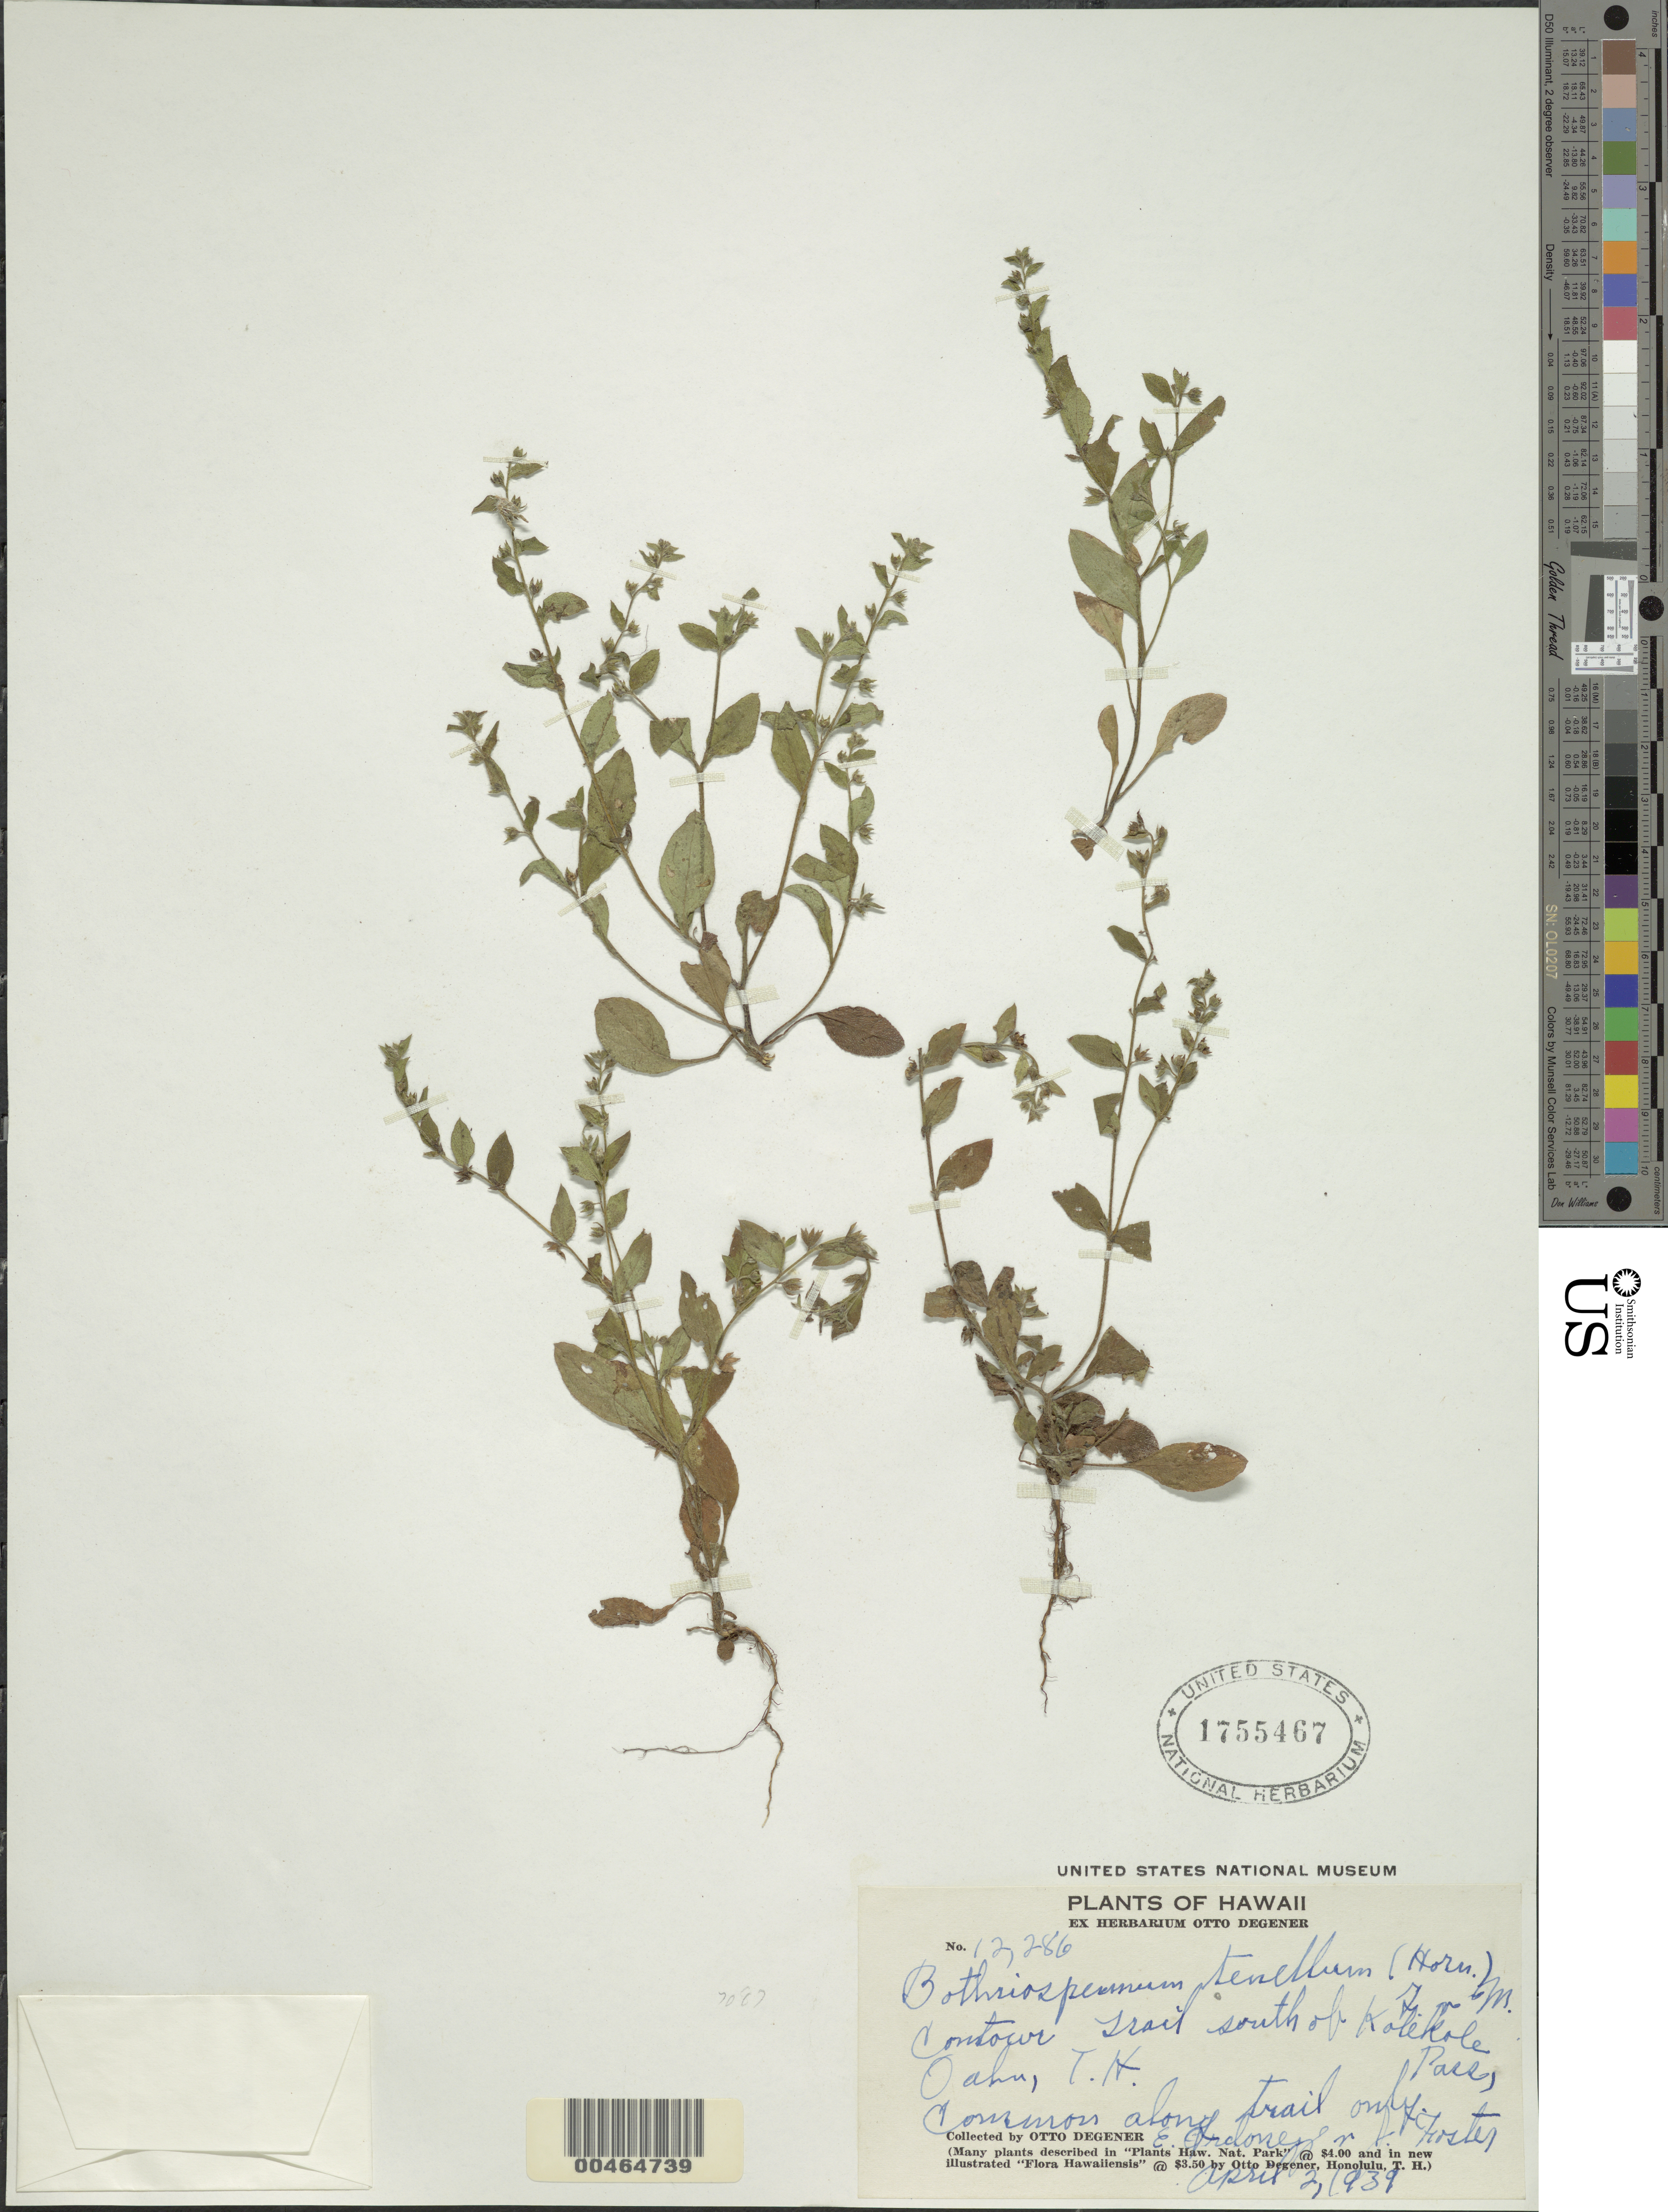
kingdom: Plantae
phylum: Tracheophyta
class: Magnoliopsida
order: Boraginales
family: Boraginaceae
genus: Bothriospermum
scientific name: Bothriospermum tenellum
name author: (Hornem.) Fisch. & C.A. Mey.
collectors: O. Degener, E. Ordones & J. Foster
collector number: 12286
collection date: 1939-04-02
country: United States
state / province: Hawaii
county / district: Honolulu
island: Oahu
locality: Contour, trail south of Kolekole Pass, Oahu, T.H.,Common on trail only.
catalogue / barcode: US 1755467